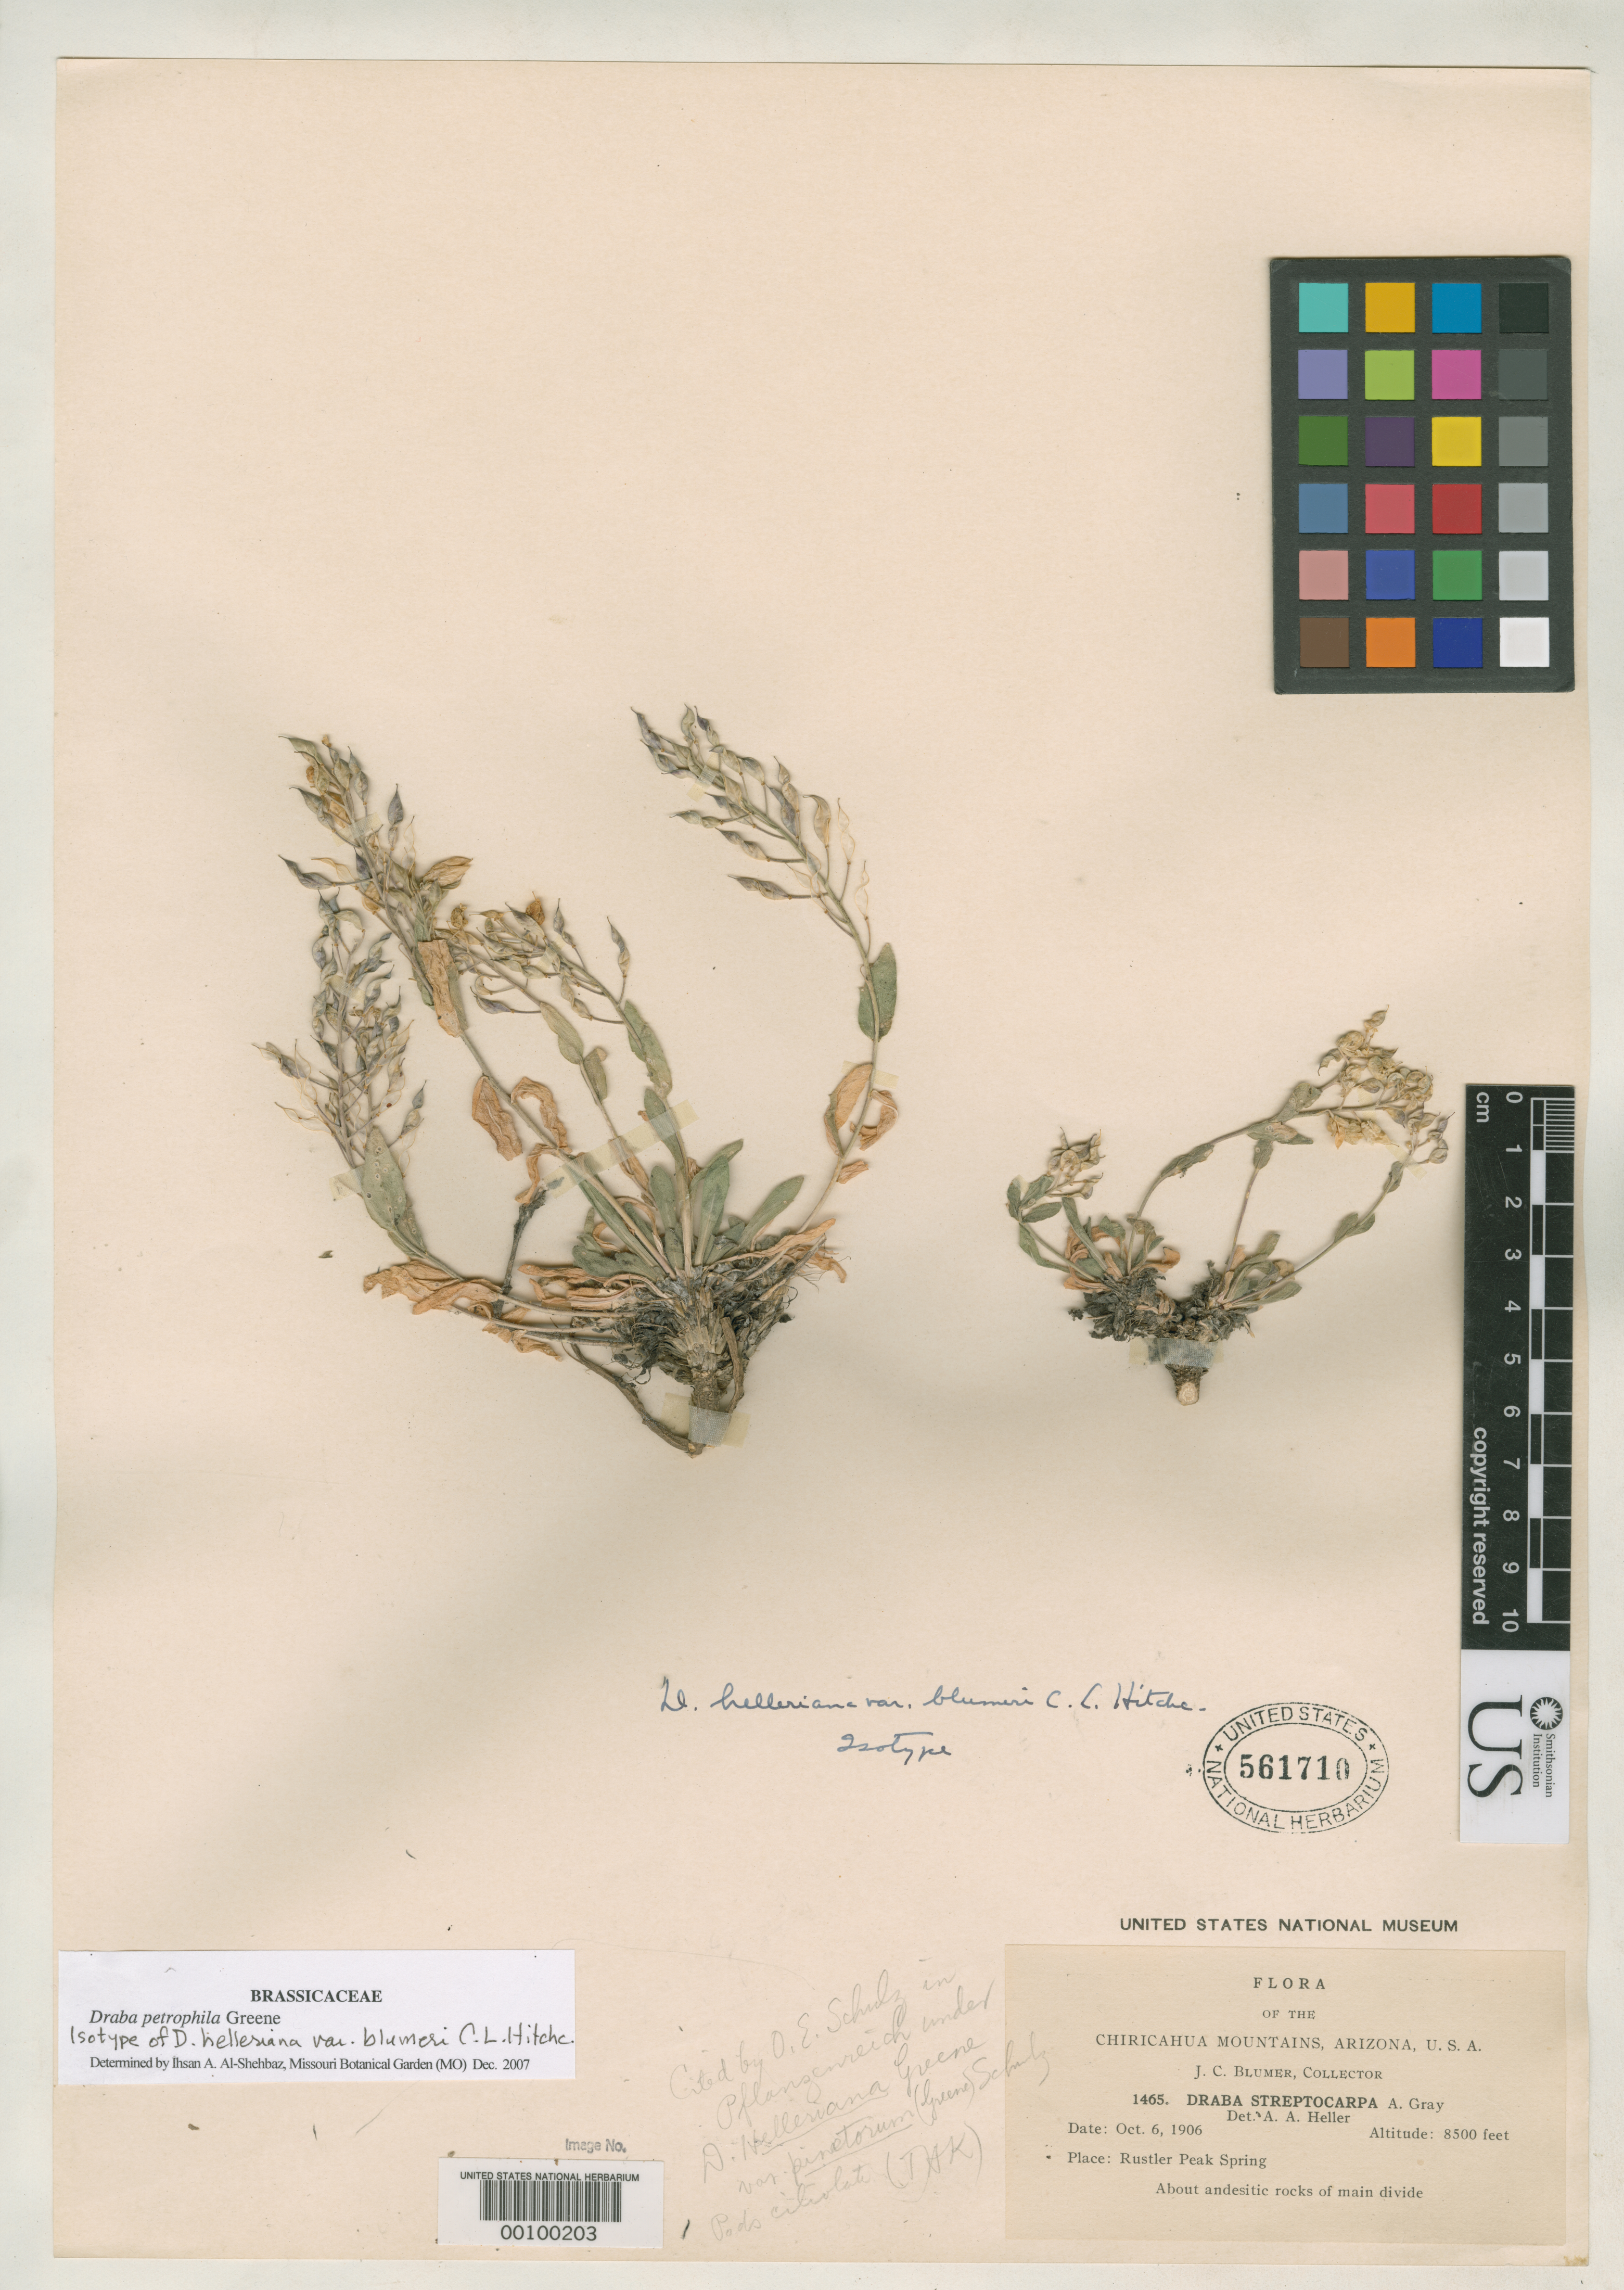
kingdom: Plantae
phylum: Tracheophyta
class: Magnoliopsida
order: Brassicales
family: Brassicaceae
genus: Draba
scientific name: Draba helleriana var. blumeri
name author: C.L. Hitchc.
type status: Isotype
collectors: J. C. Blumer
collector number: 1465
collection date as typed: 06 Oct 1906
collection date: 1906-10-06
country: United States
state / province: Arizona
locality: Rustler Peak Spring m Chiricahua Mts.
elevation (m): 2591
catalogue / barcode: US 561710